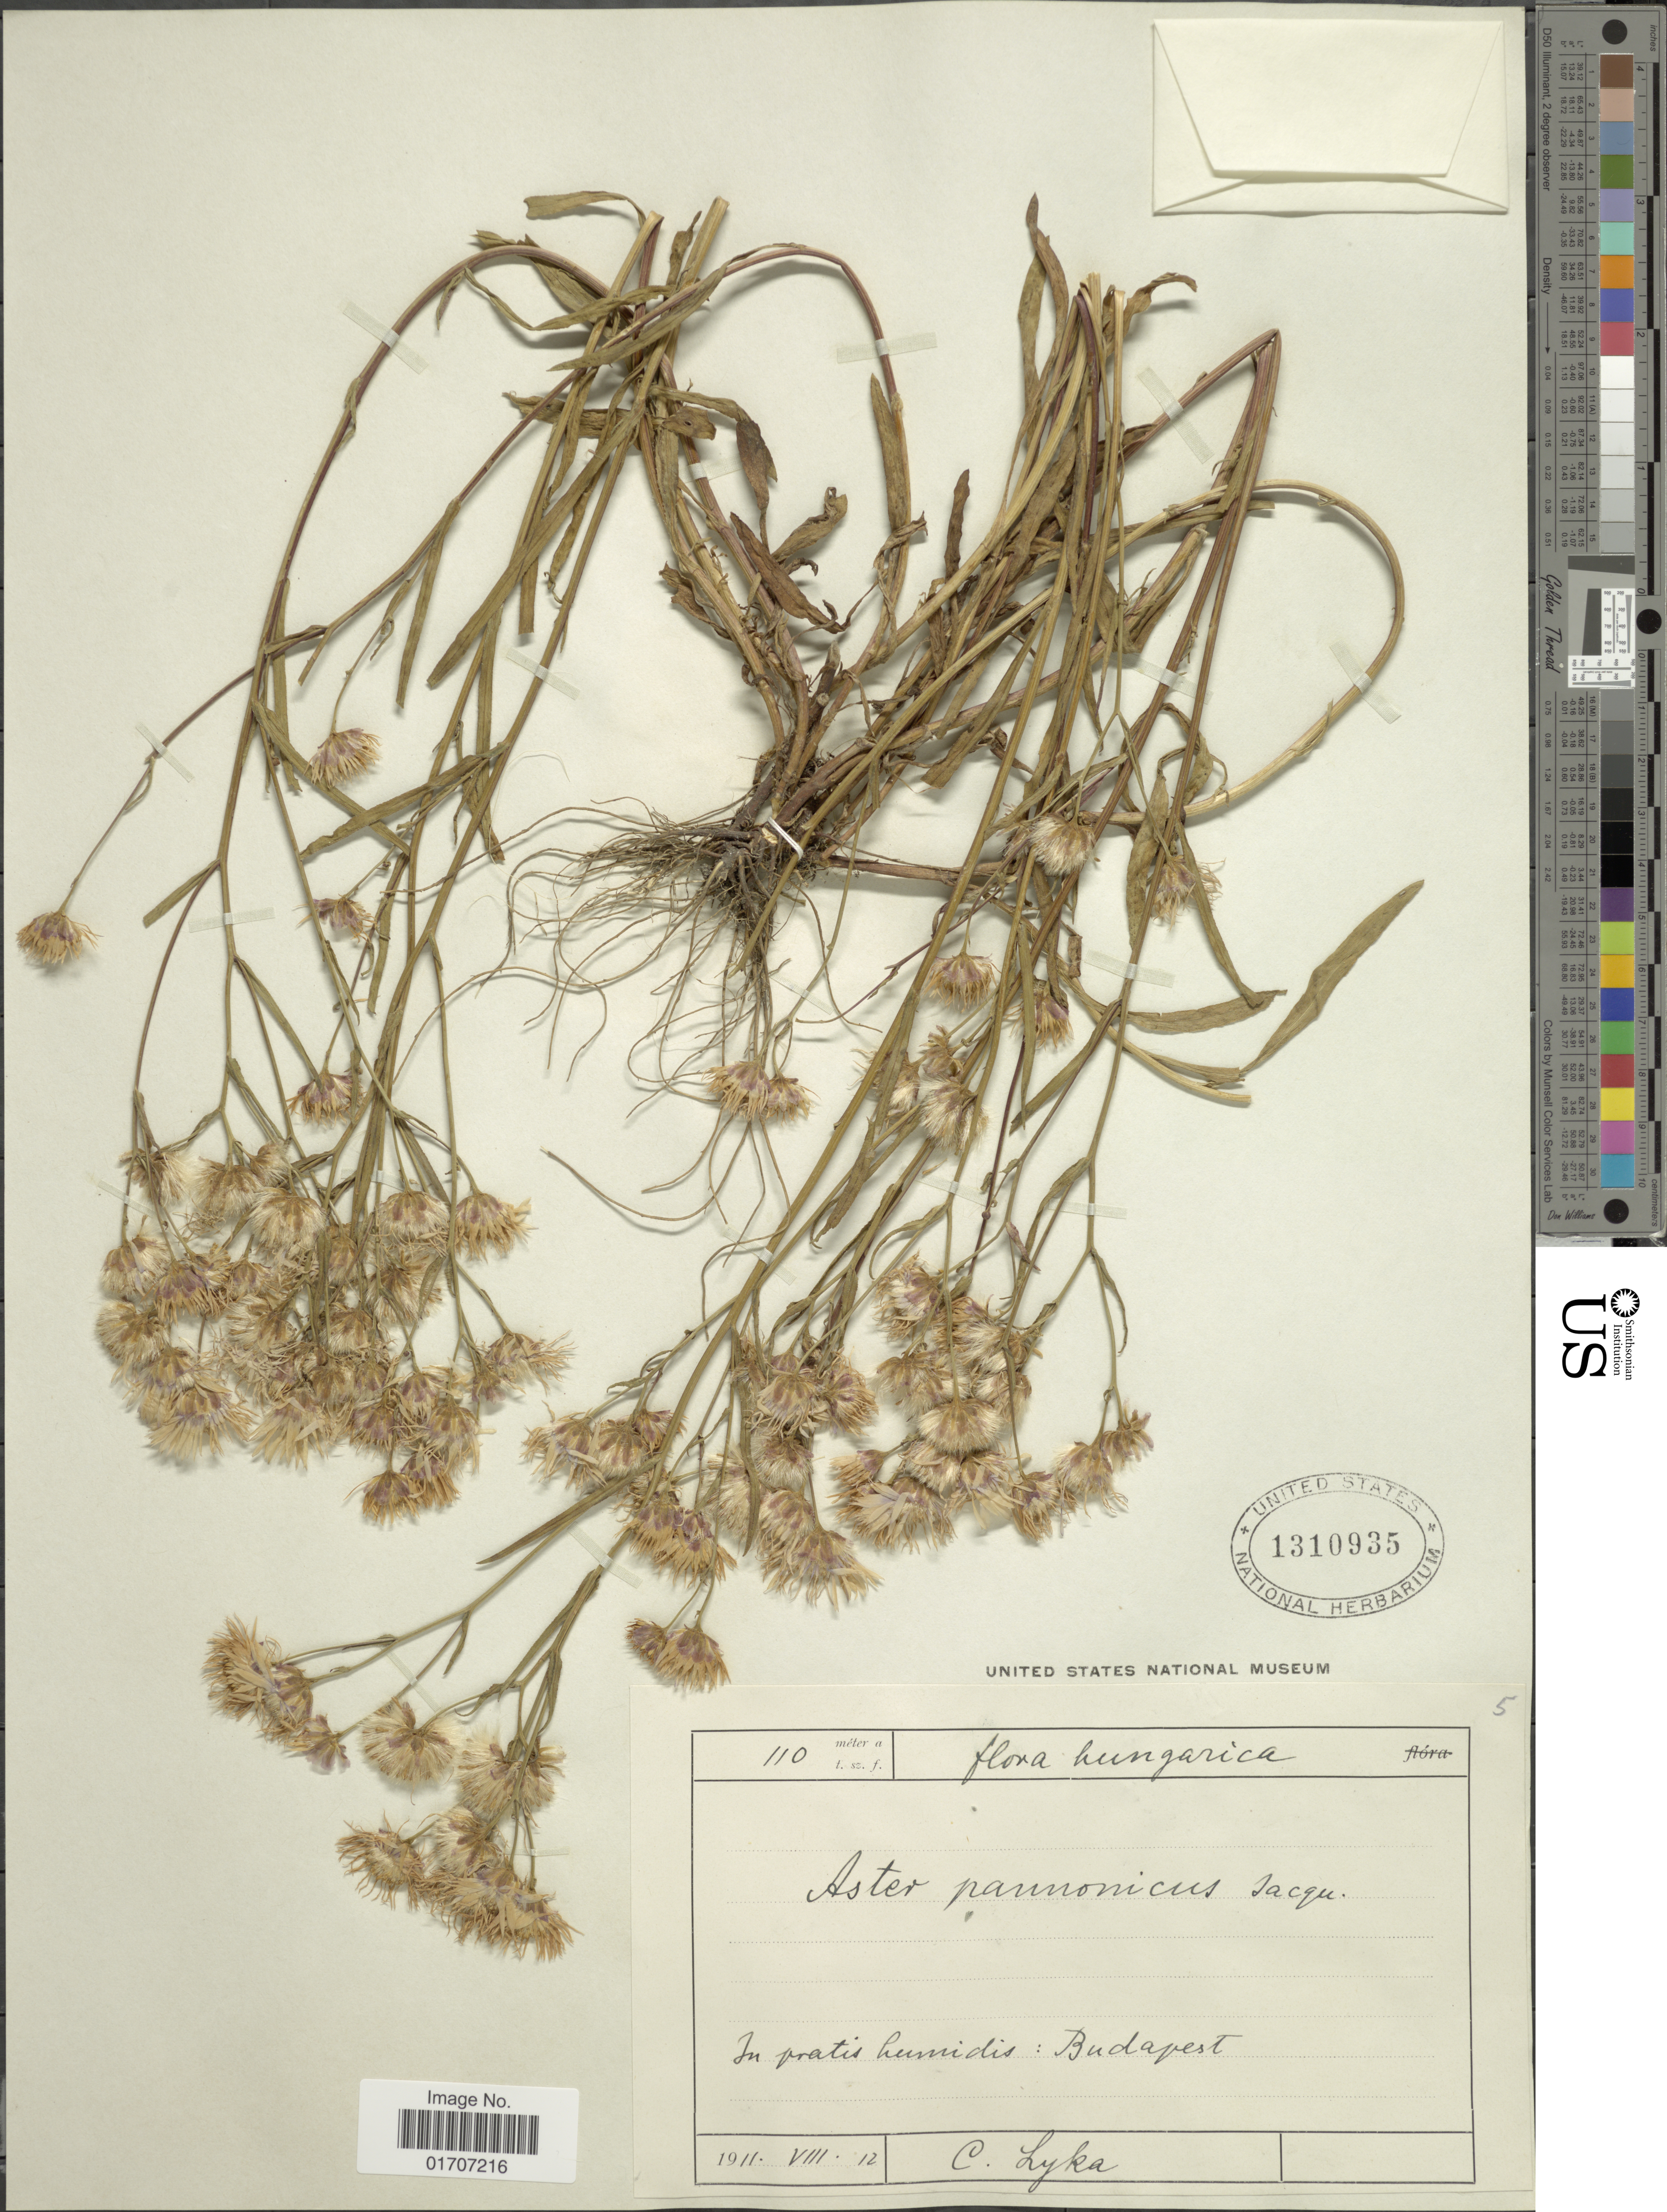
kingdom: Plantae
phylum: Tracheophyta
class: Magnoliopsida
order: Asterales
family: Asteraceae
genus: Tripolium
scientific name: Tripolium pannonicum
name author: (Jacq.) Dobrocz.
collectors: C. Lyka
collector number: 5?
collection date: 1911-08-12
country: Hungary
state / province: Budapest, Capital District of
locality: In pratis humidis [interpreted]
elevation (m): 110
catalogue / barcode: US 1310935